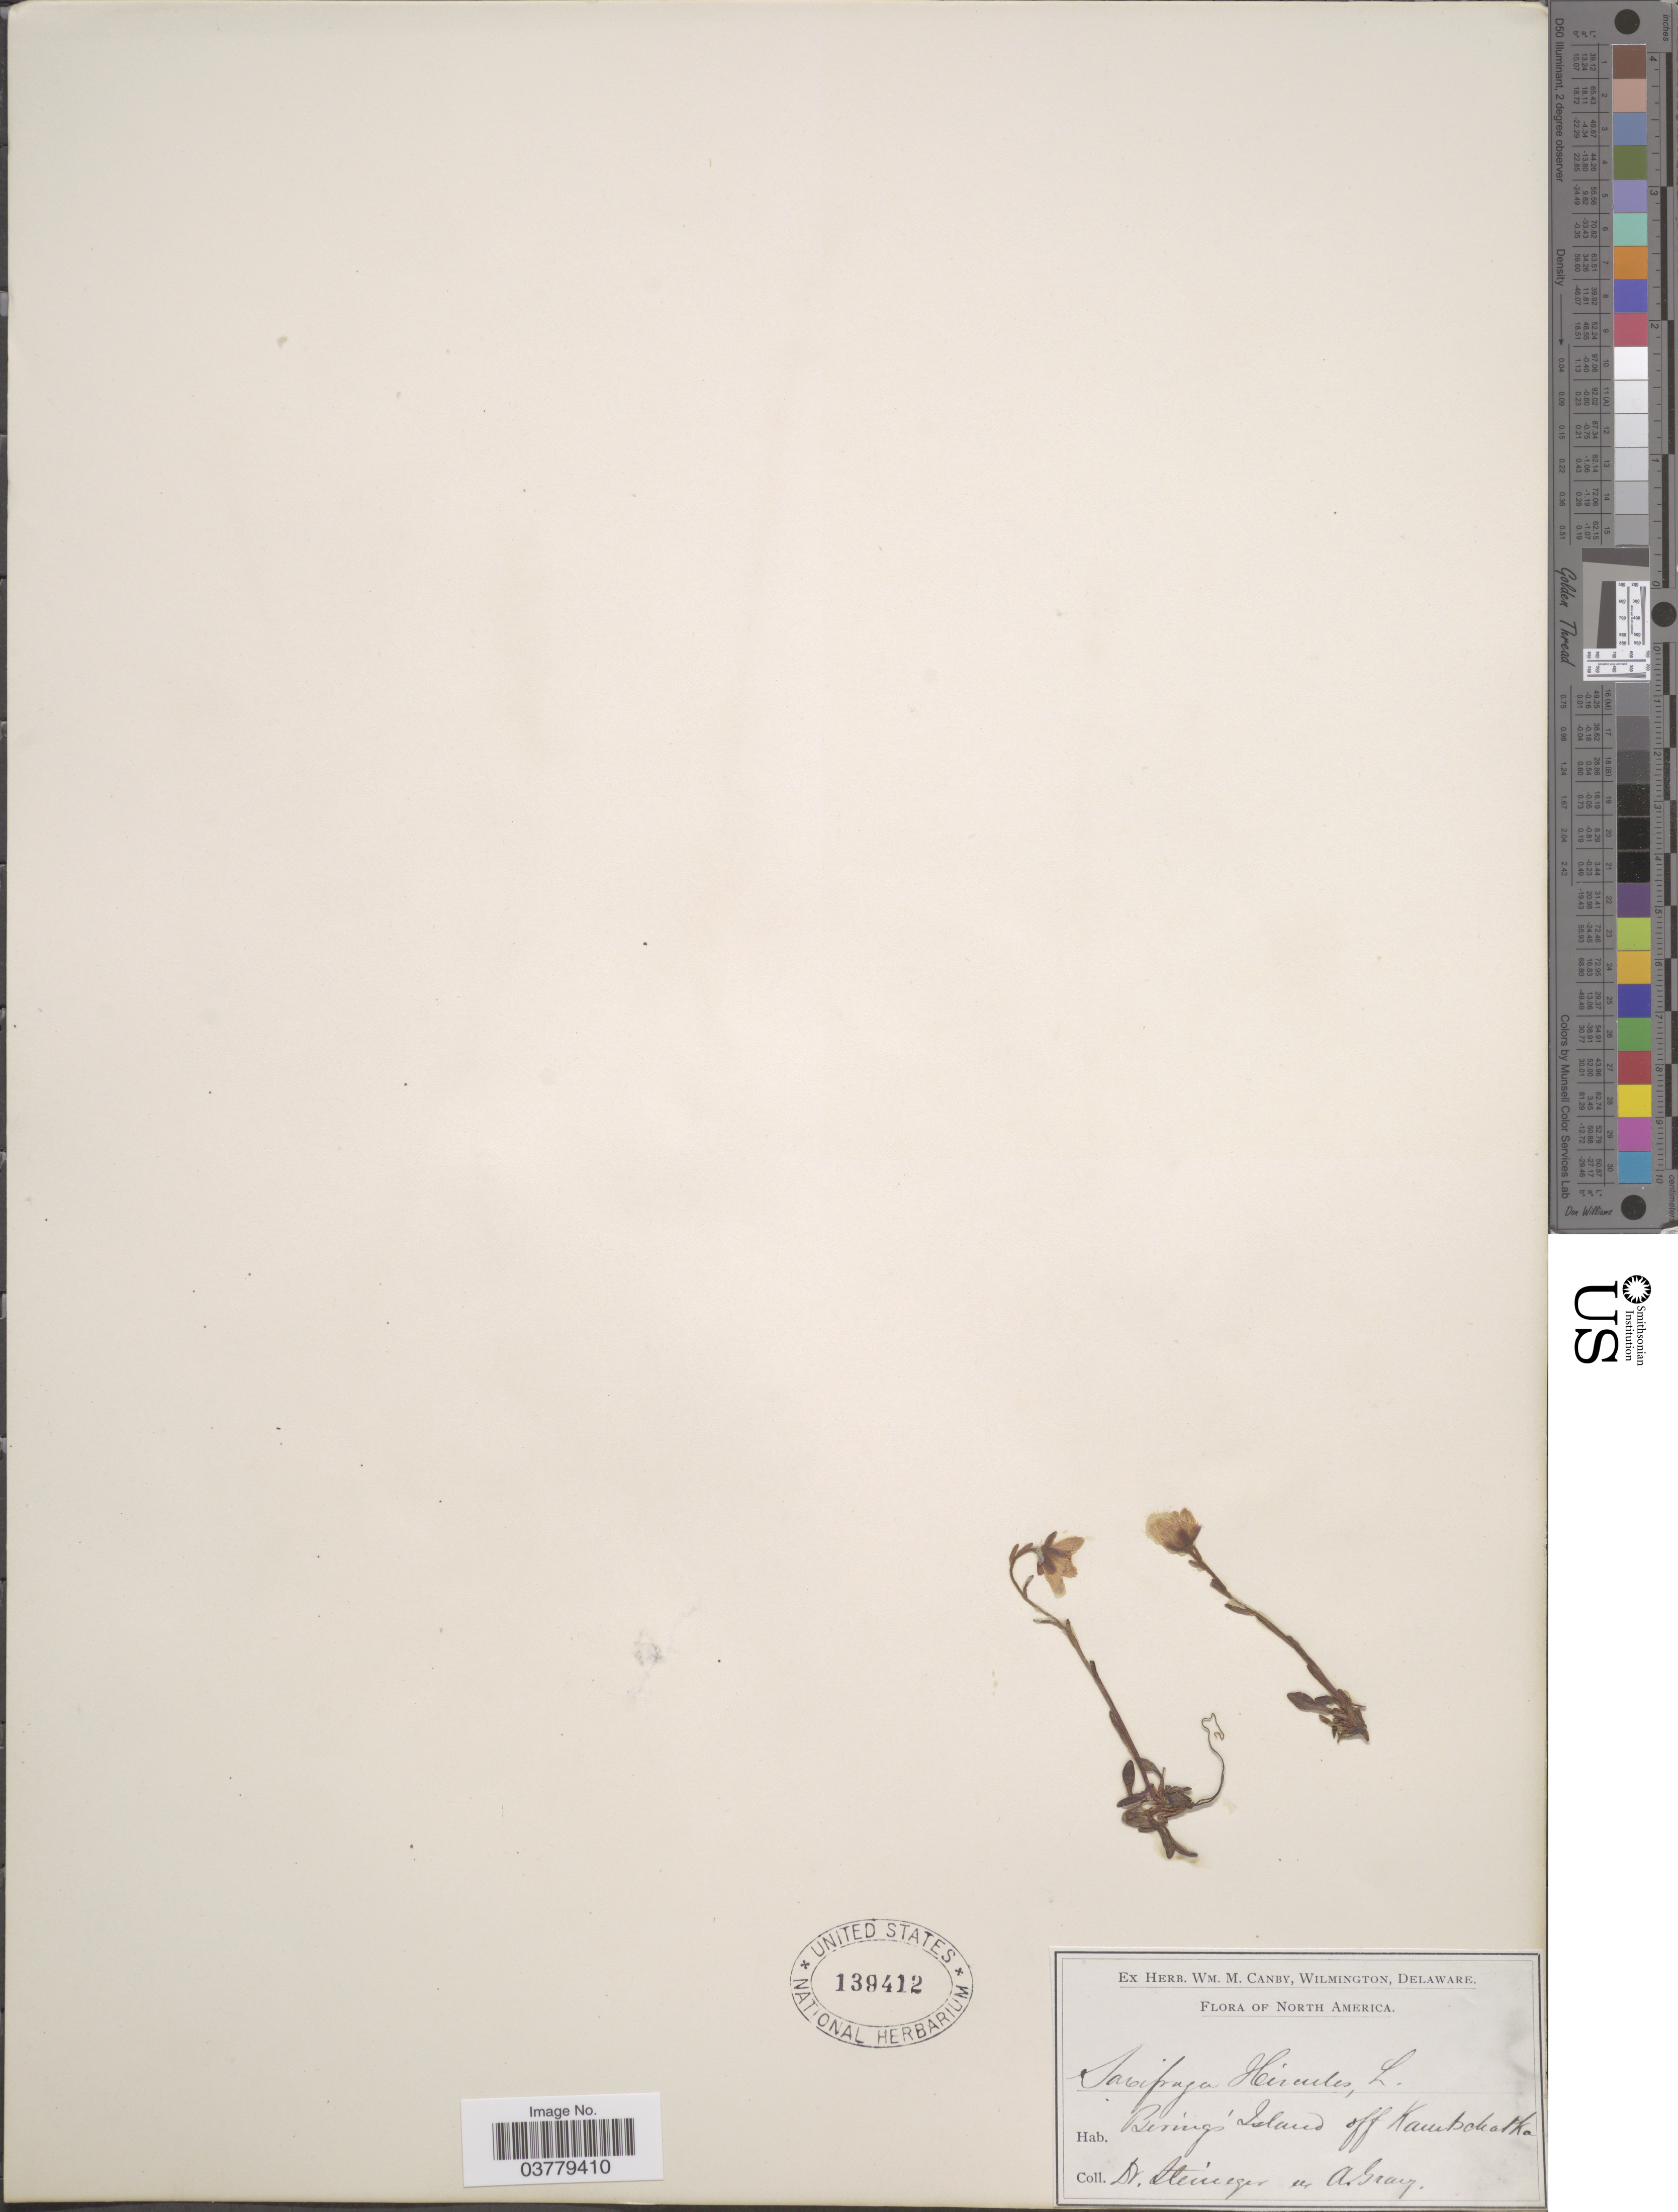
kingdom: Plantae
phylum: Tracheophyta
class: Magnoliopsida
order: Saxifragales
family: Saxifragaceae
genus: Saxifraga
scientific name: Saxifraga hirculus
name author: L.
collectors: Steineger & A. Gray (herbarium)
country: Russian Federation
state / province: Kamchatka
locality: Berings' Island off Kambchatka.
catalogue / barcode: US 139412